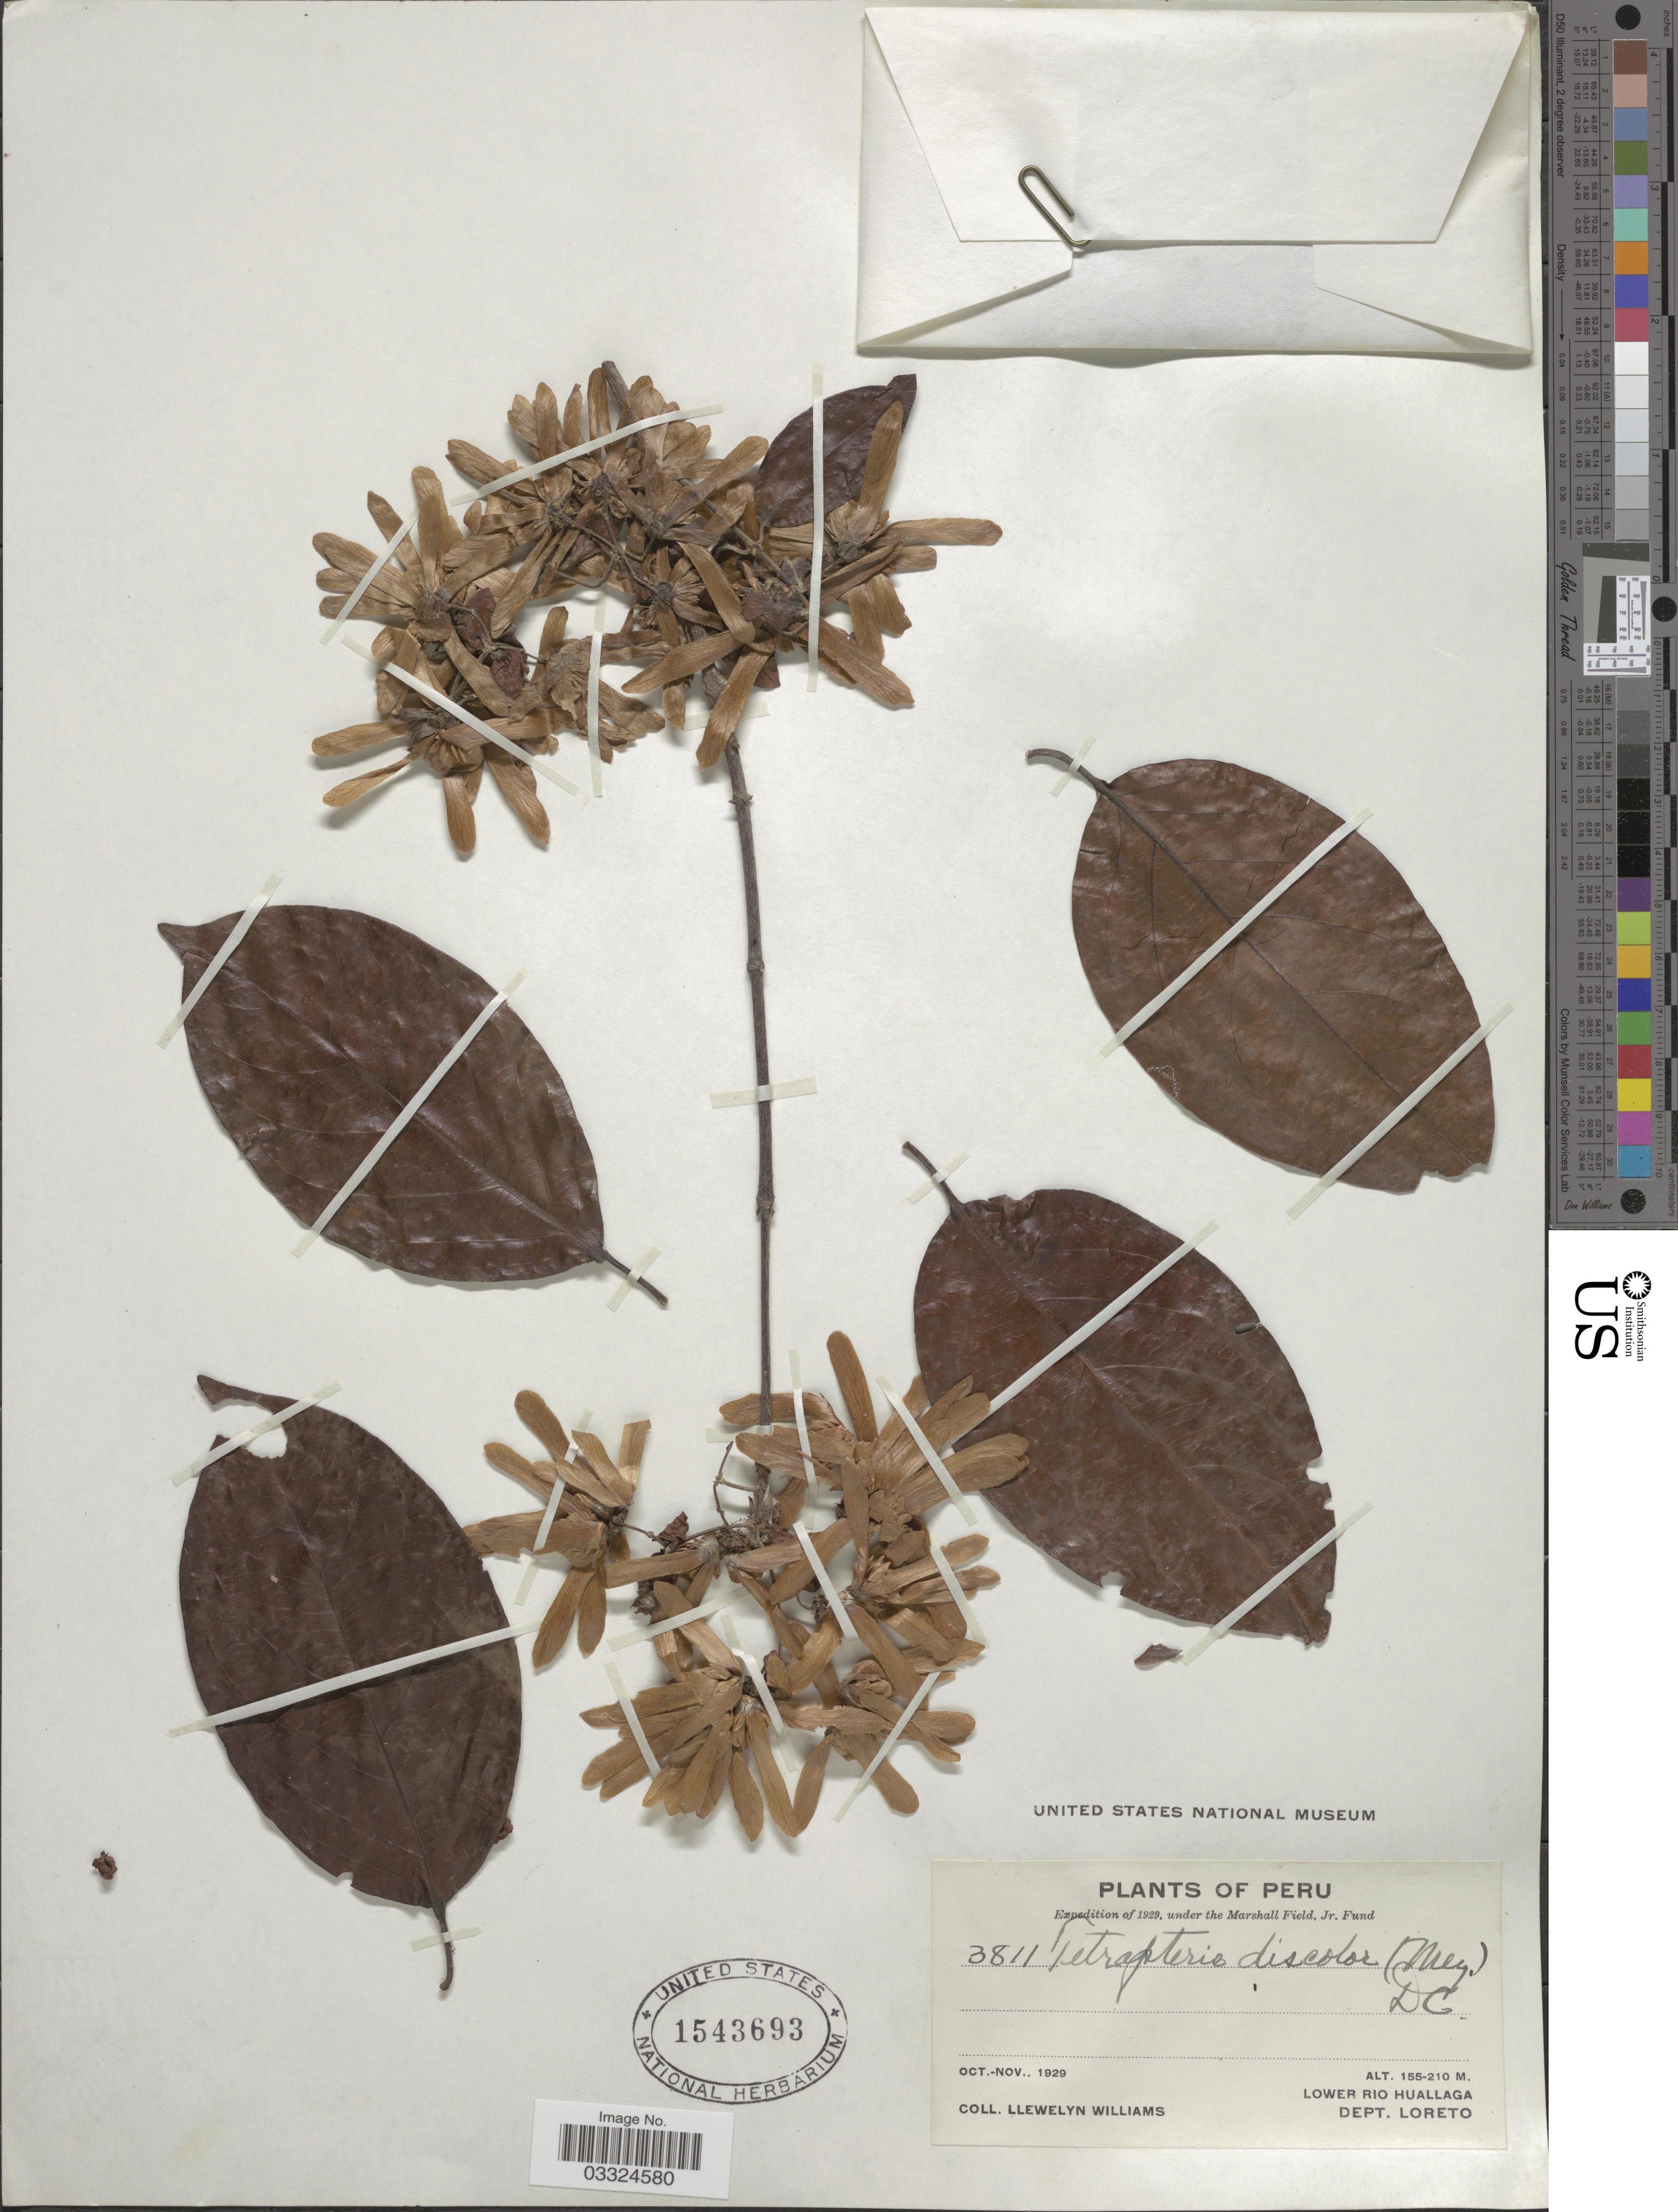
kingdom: Plantae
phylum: Tracheophyta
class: Magnoliopsida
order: Malpighiales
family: Malpighiaceae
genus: Tetrapterys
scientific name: Tetrapterys discolor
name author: (G. Mey.) DC.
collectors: Ll. Williams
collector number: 3811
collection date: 1929-10/1929-11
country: Peru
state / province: Loreto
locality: Lower Rio Huallaga. Dept. Loreto.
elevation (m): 155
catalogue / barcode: US 1543693